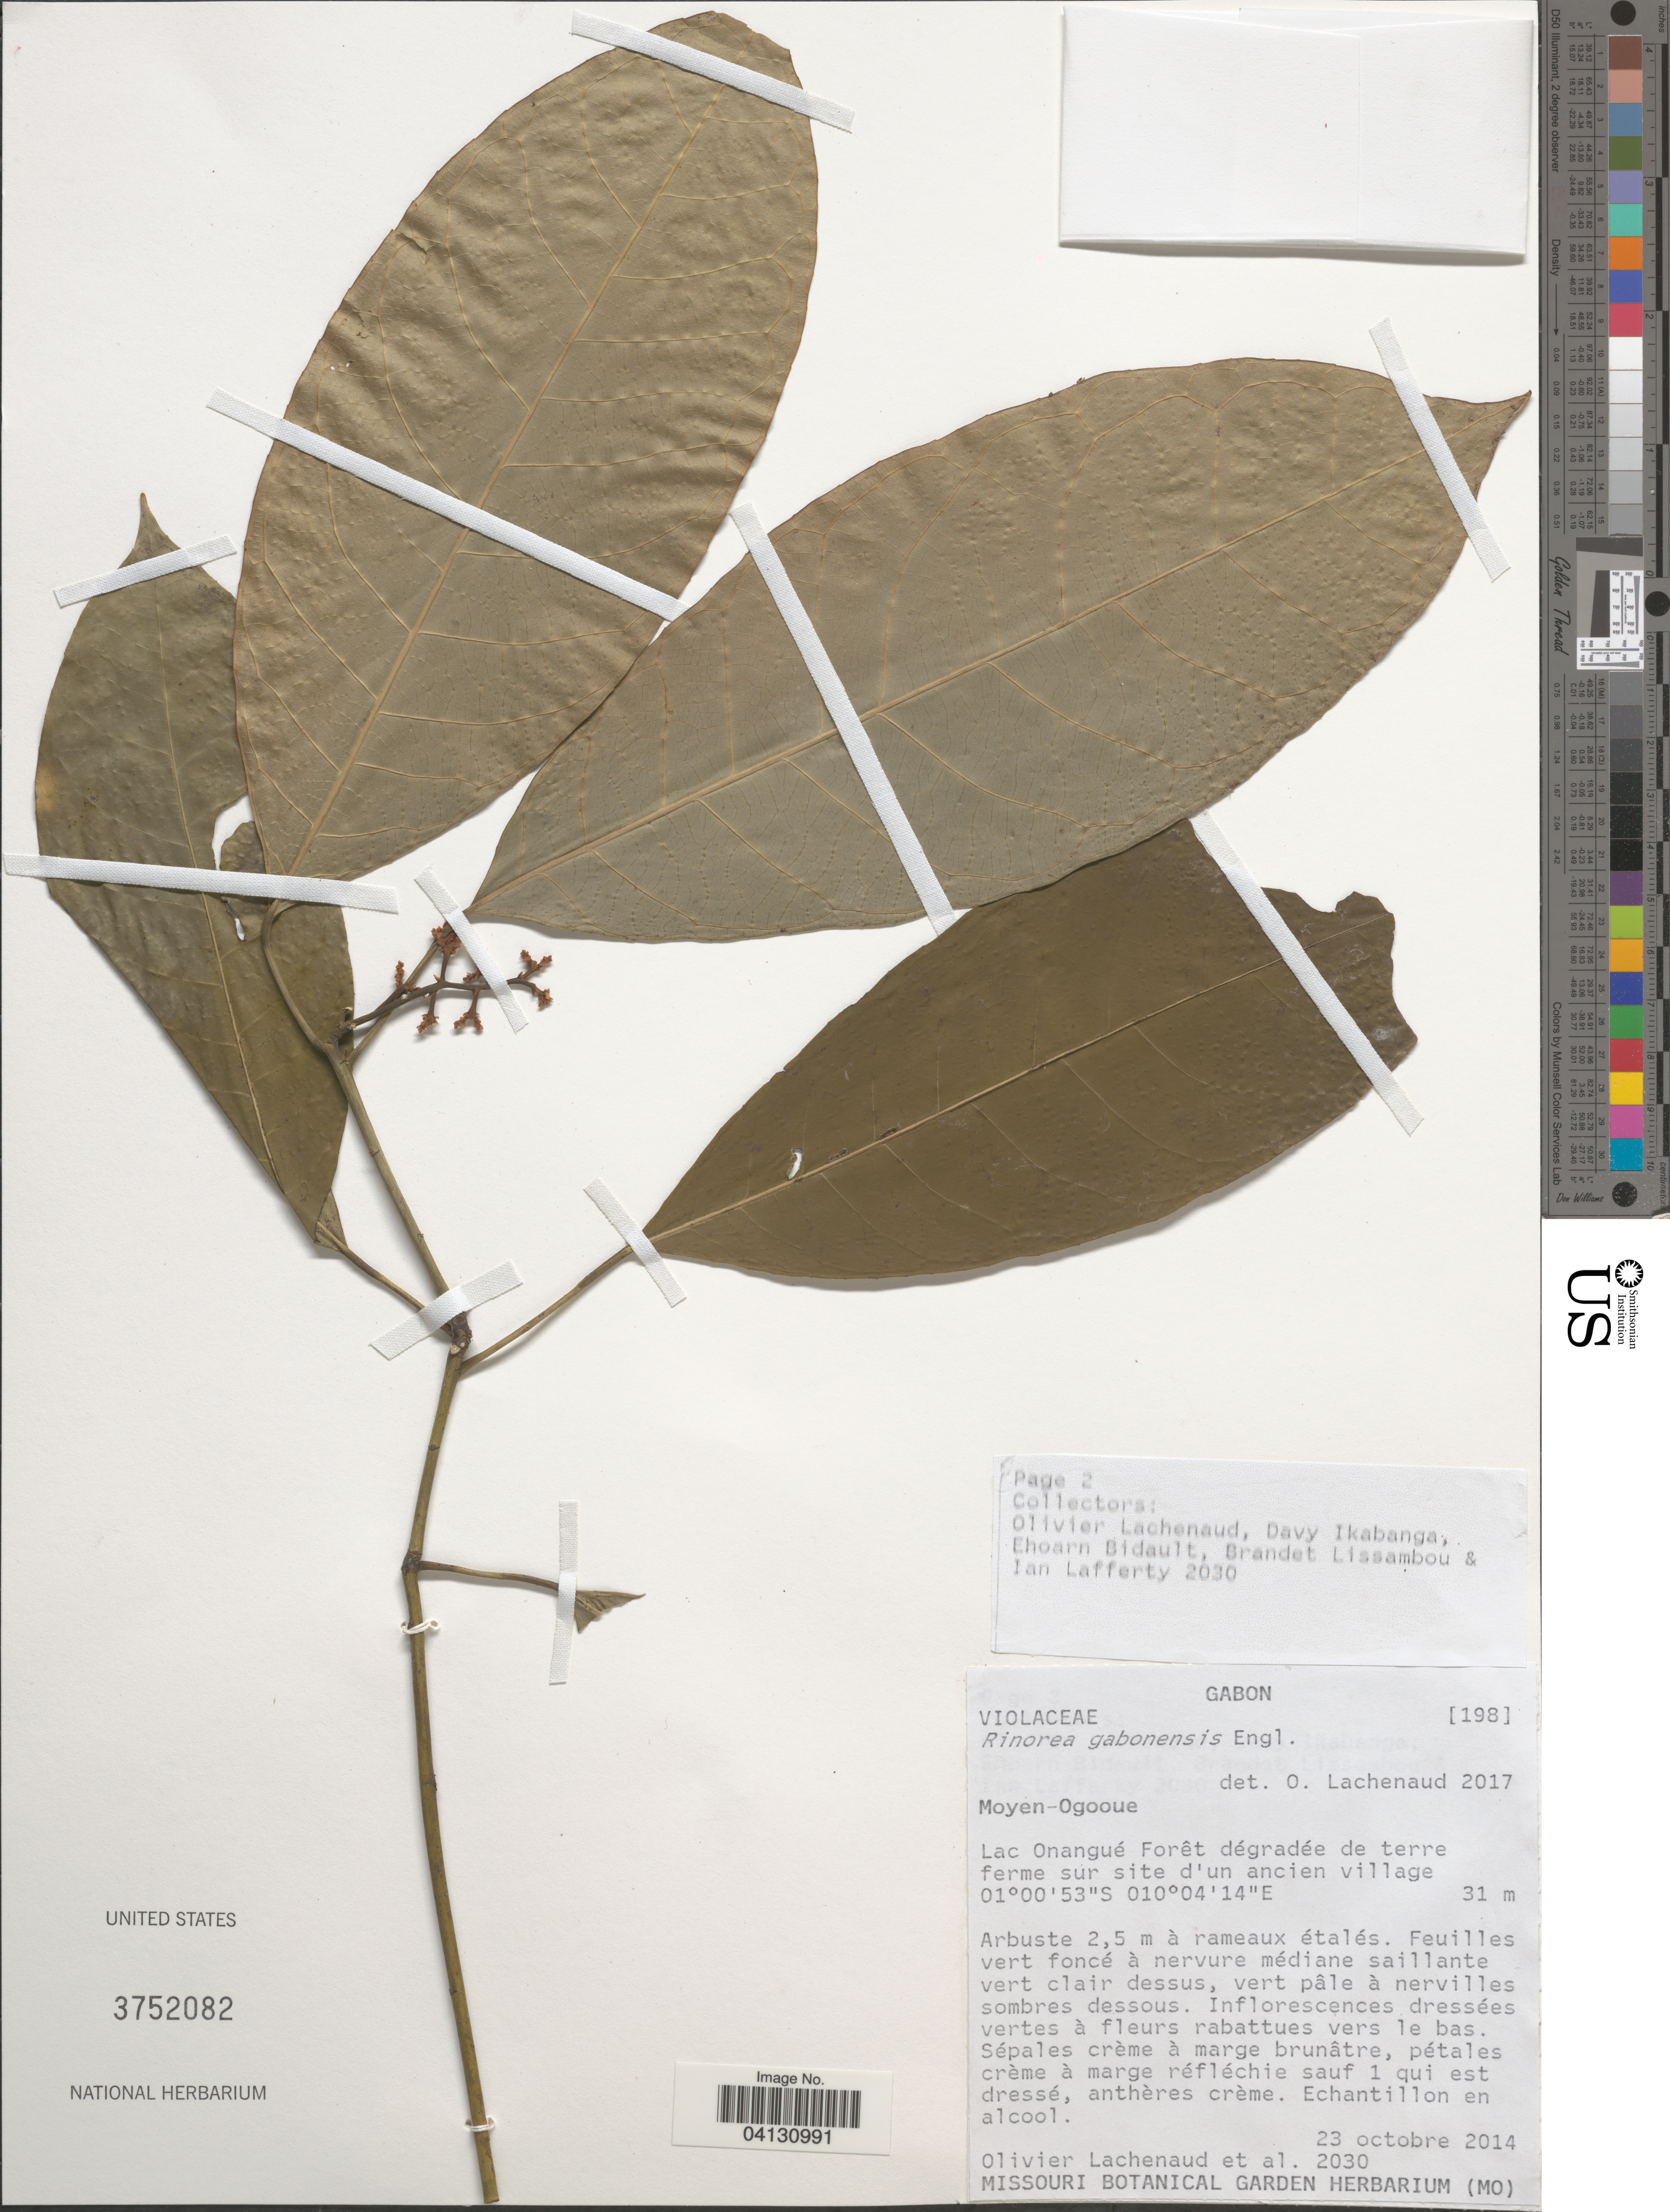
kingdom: Plantae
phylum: Tracheophyta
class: Magnoliopsida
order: Malpighiales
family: Violaceae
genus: Rinorea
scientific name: Rinorea gabunensis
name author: Engl.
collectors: O. Lachenaud & et al.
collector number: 2030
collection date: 2014-10-23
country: Gabon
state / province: Moyen-Ogooue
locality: Lac Onangué Forêt dégradée de terre ferme sur site d'un ancien village.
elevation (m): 31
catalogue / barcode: US 3752082